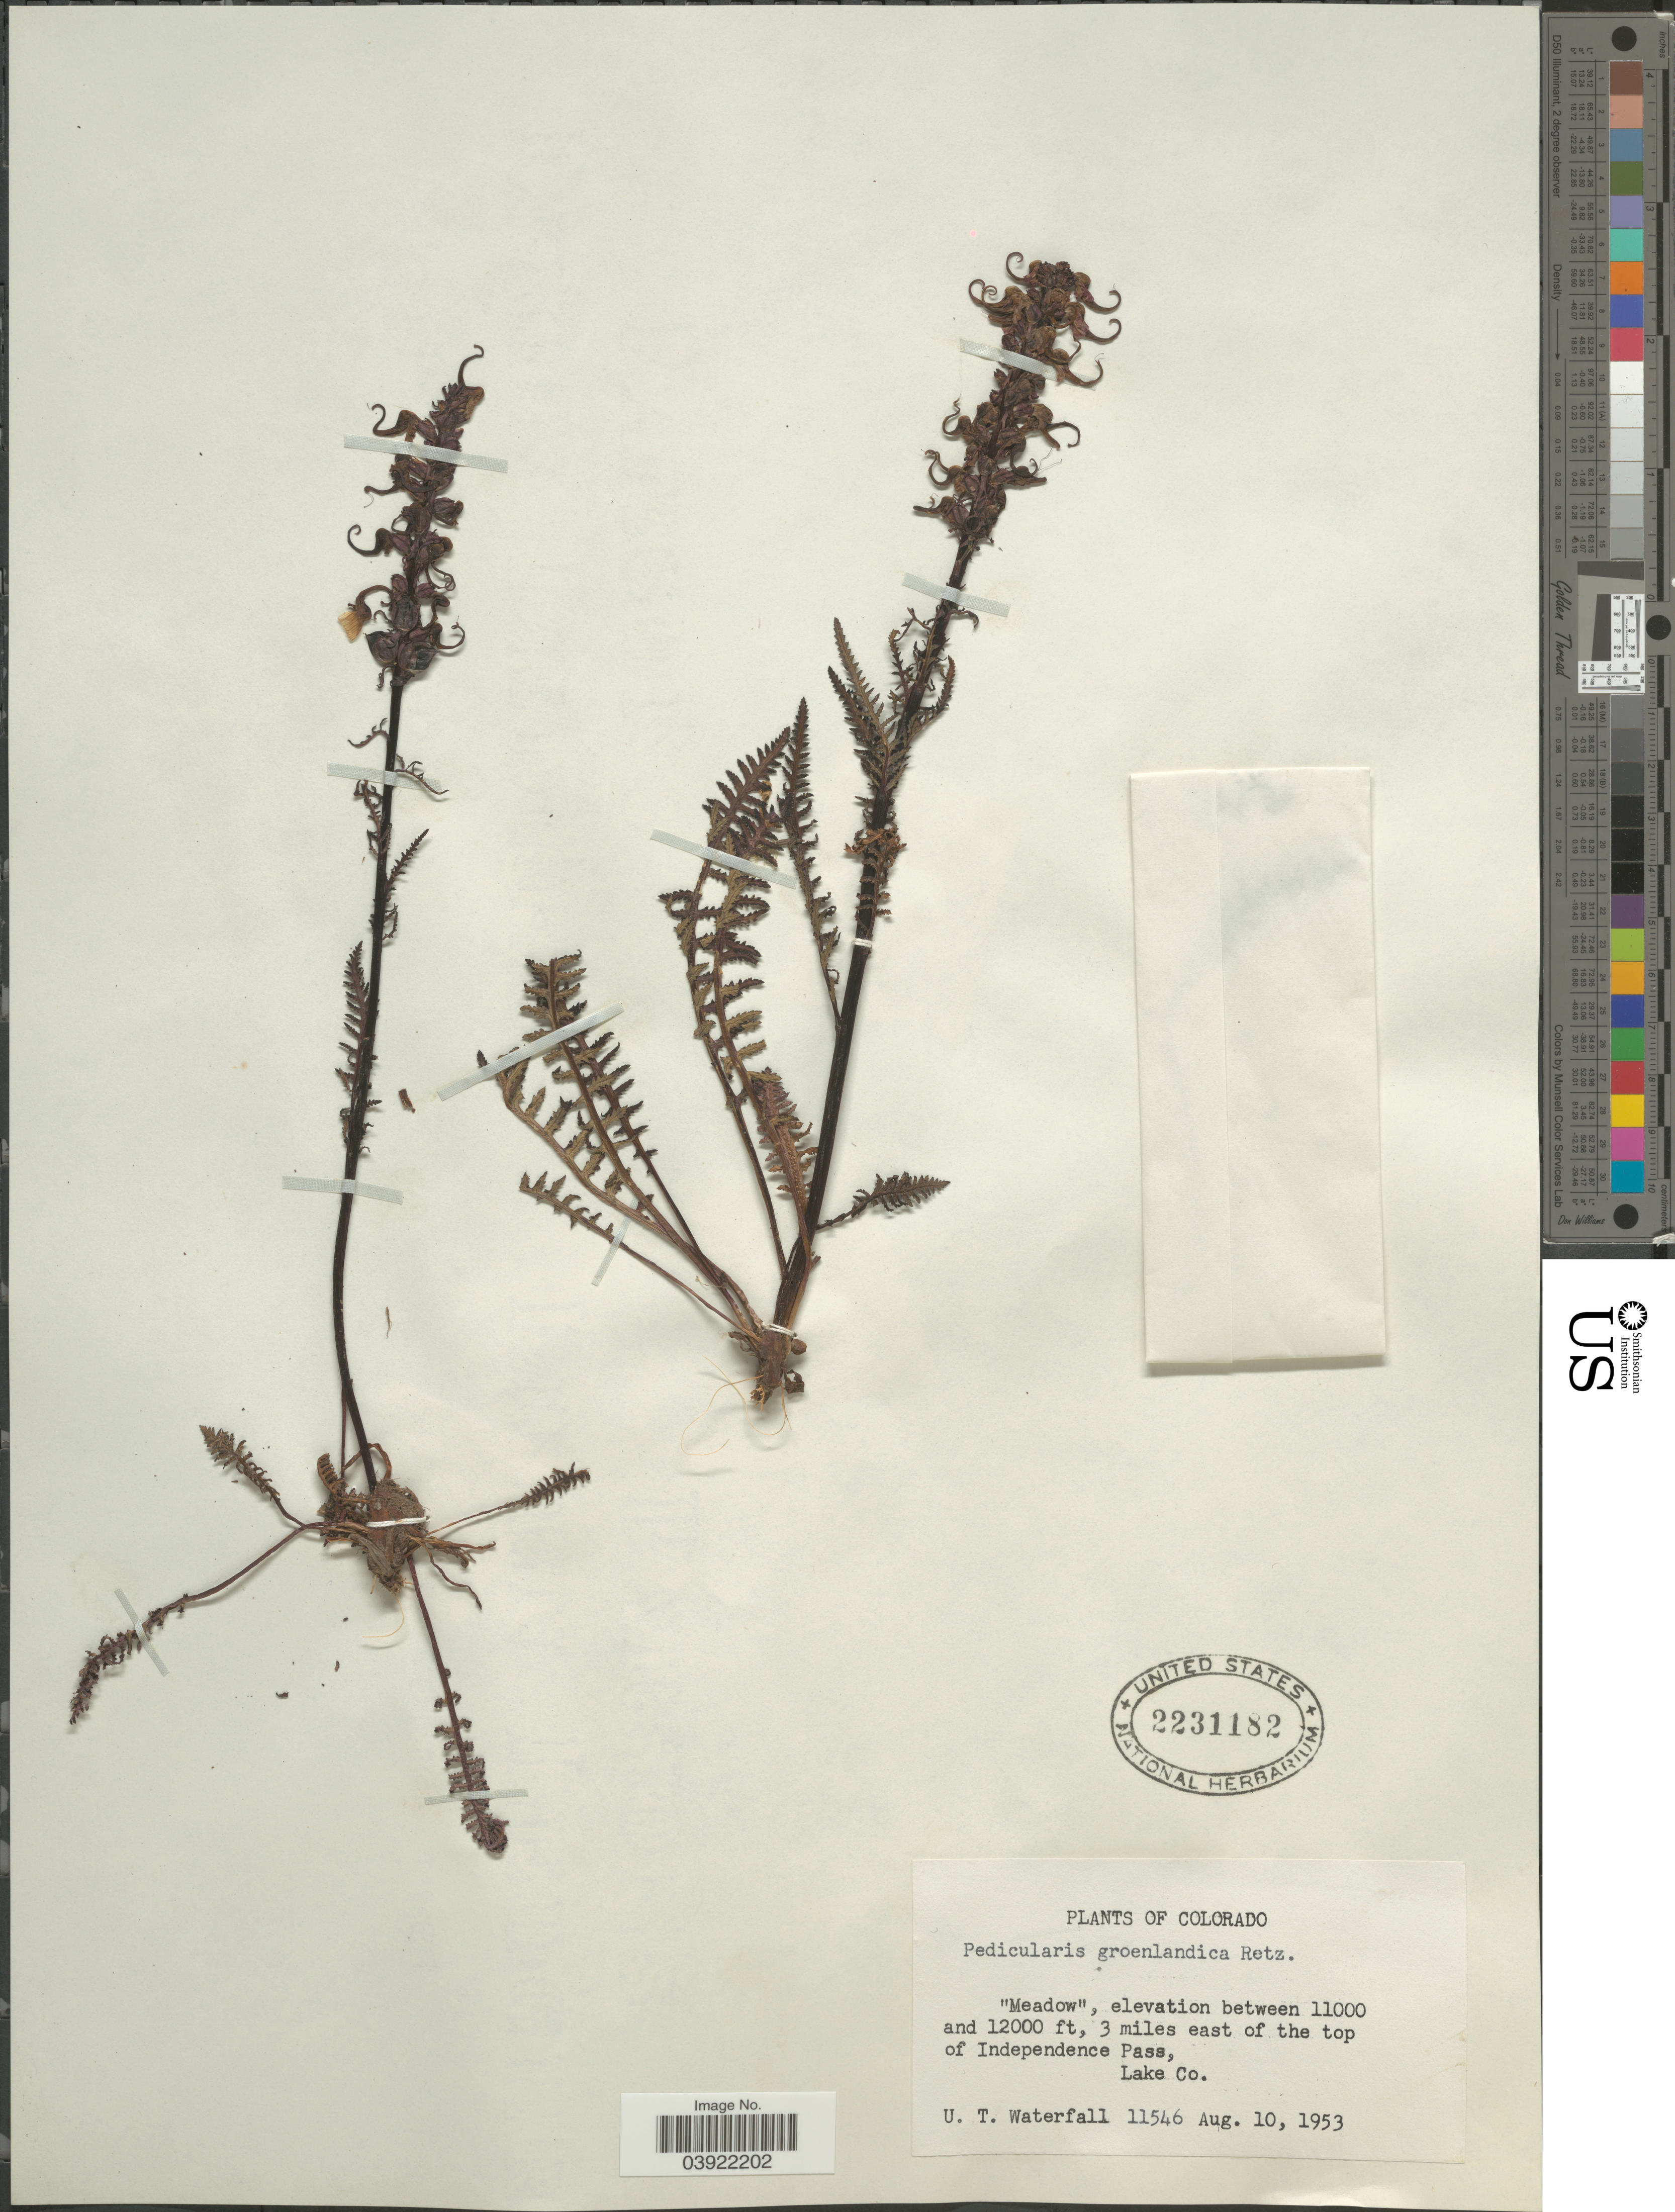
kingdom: Plantae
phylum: Tracheophyta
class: Magnoliopsida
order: Lamiales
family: Orobanchaceae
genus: Pedicularis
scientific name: Pedicularis groenlandica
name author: Retz.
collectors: U. T. Waterfall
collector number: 11546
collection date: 1953-08-10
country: United States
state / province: Colorado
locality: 3 miles east of the top of Independence Pass, Lake Co.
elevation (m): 3353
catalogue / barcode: US 2231182